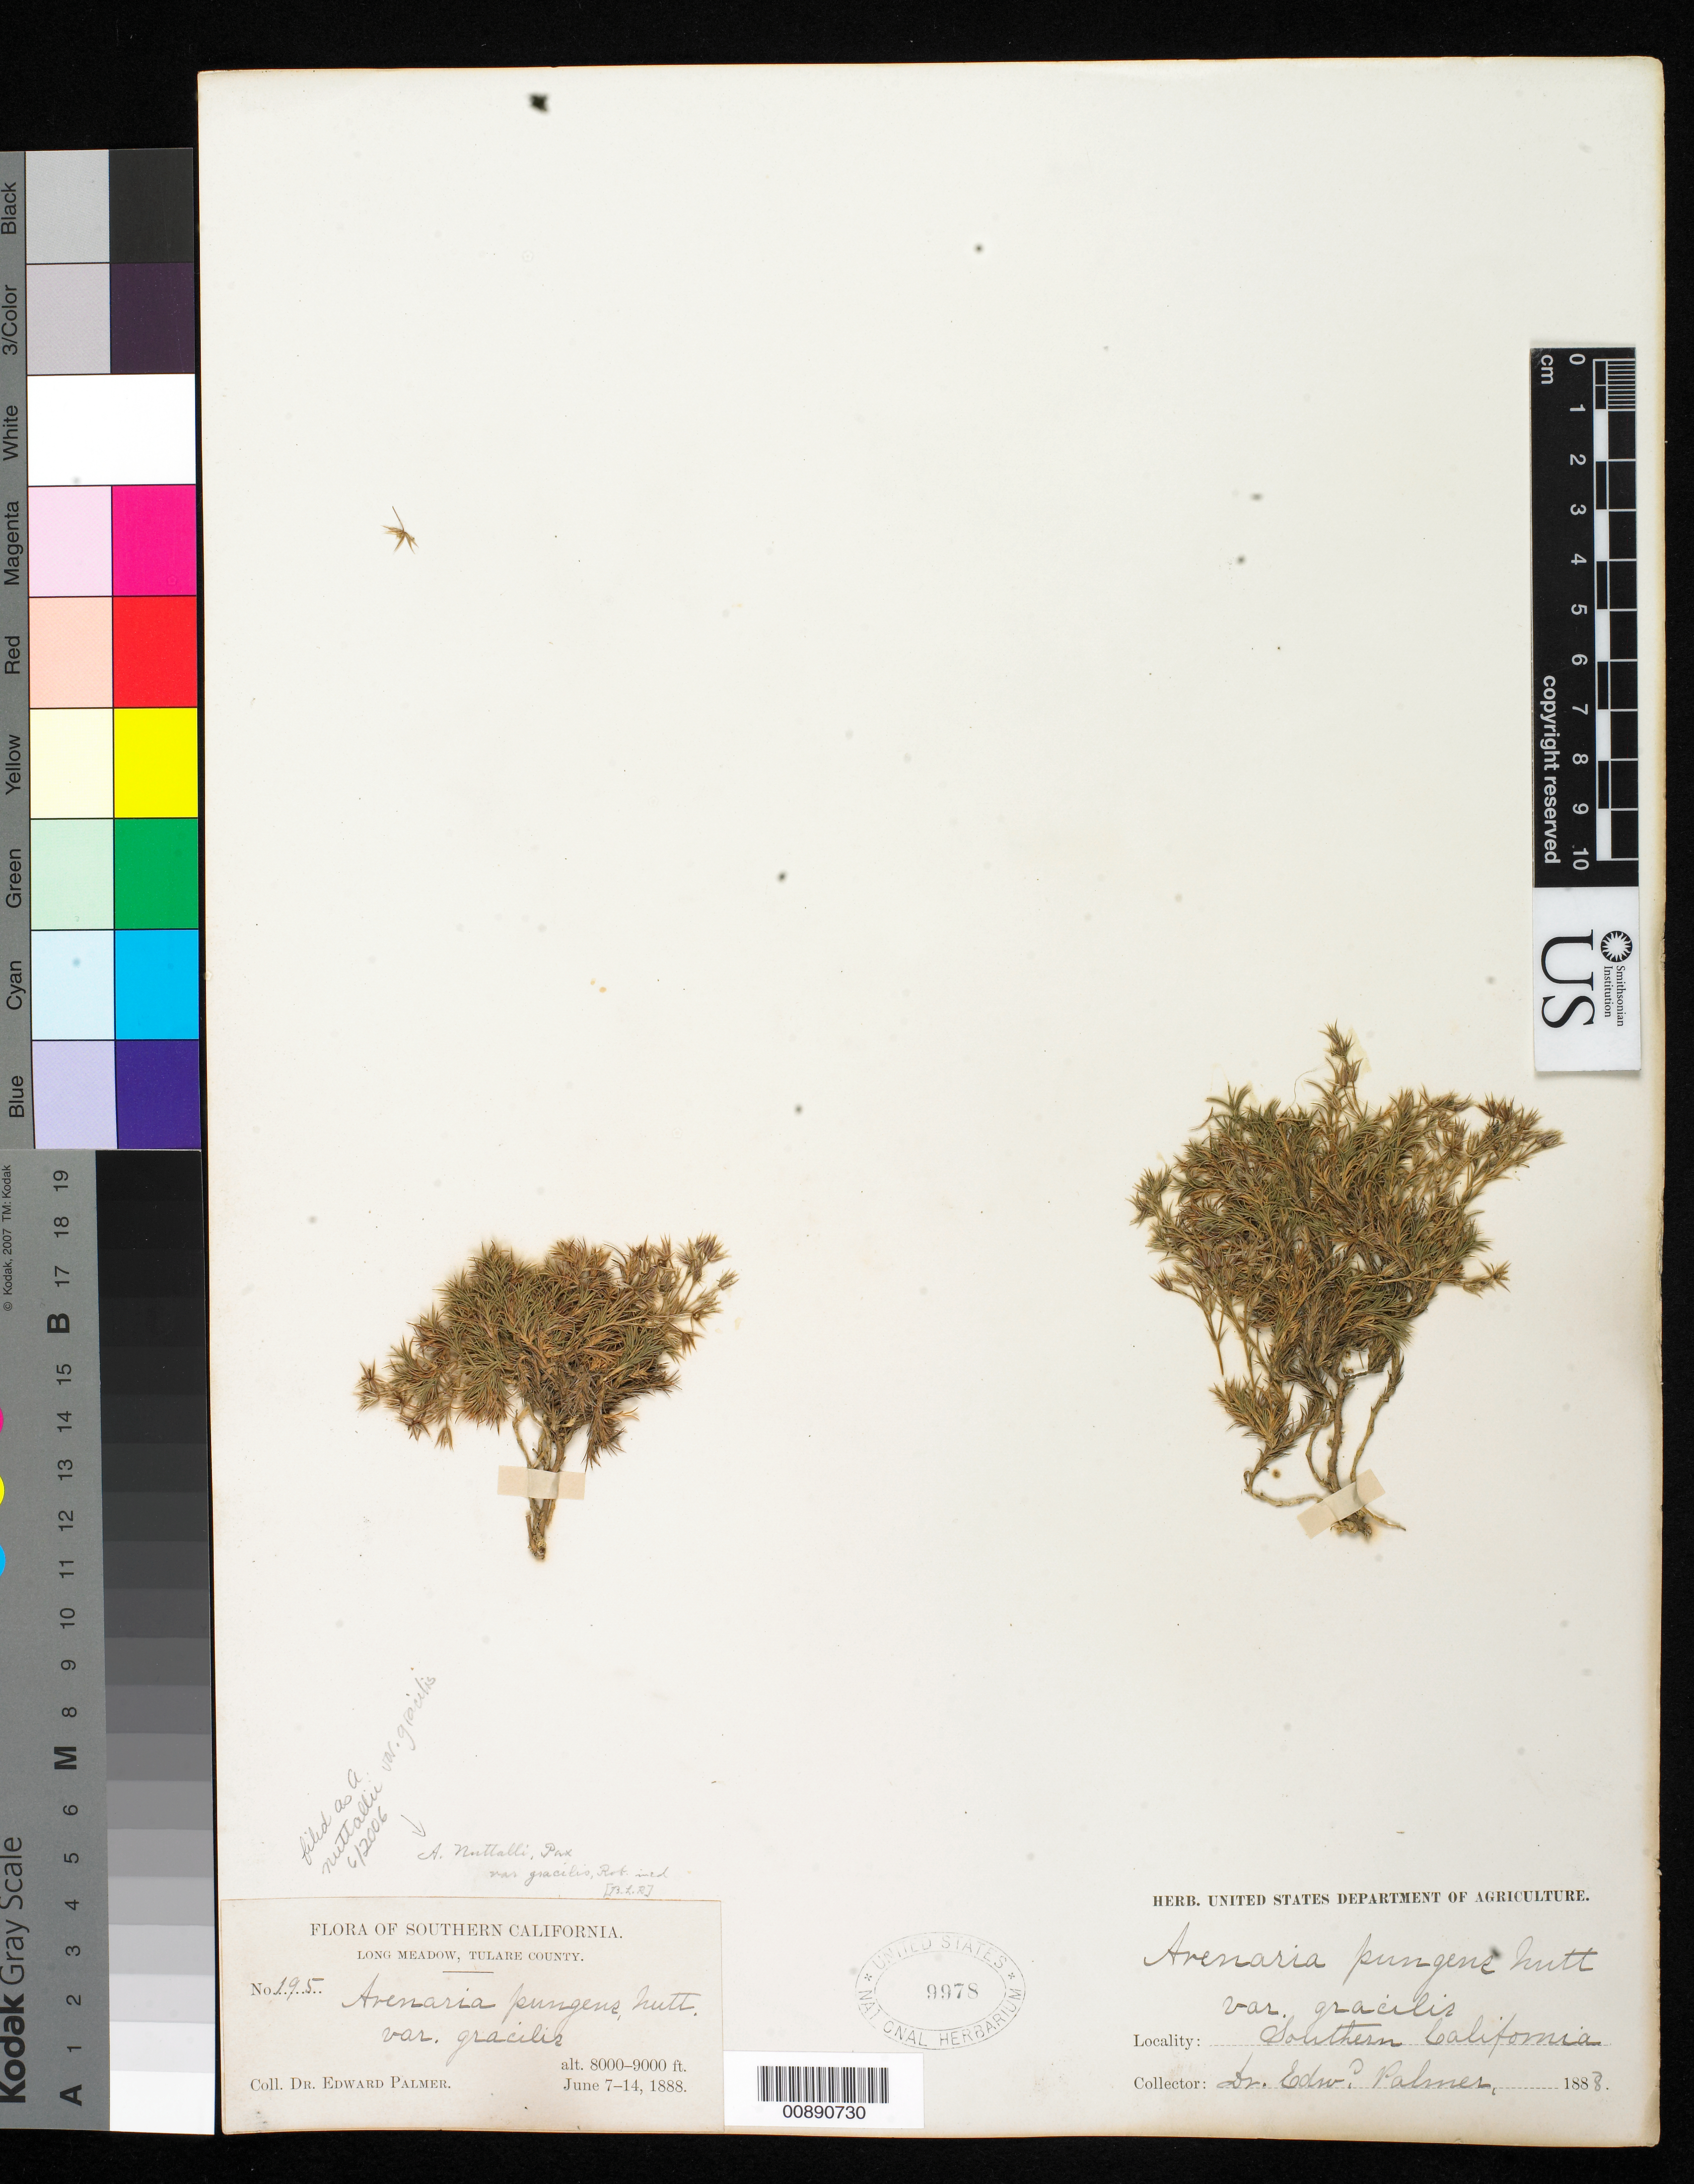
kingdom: Plantae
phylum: Tracheophyta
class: Magnoliopsida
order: Caryophyllales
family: Caryophyllaceae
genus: Arenaria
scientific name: Arenaria nuttallii var. gracilis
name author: M.E. Jones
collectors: E. Palmer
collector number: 195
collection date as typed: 07 Jun 1888 to 14 Jun 1888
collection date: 1888-06-07/1888-06-14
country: United States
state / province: California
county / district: Tulare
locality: Long Meadow, Tulare County, Southern California.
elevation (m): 2438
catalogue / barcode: US 9978